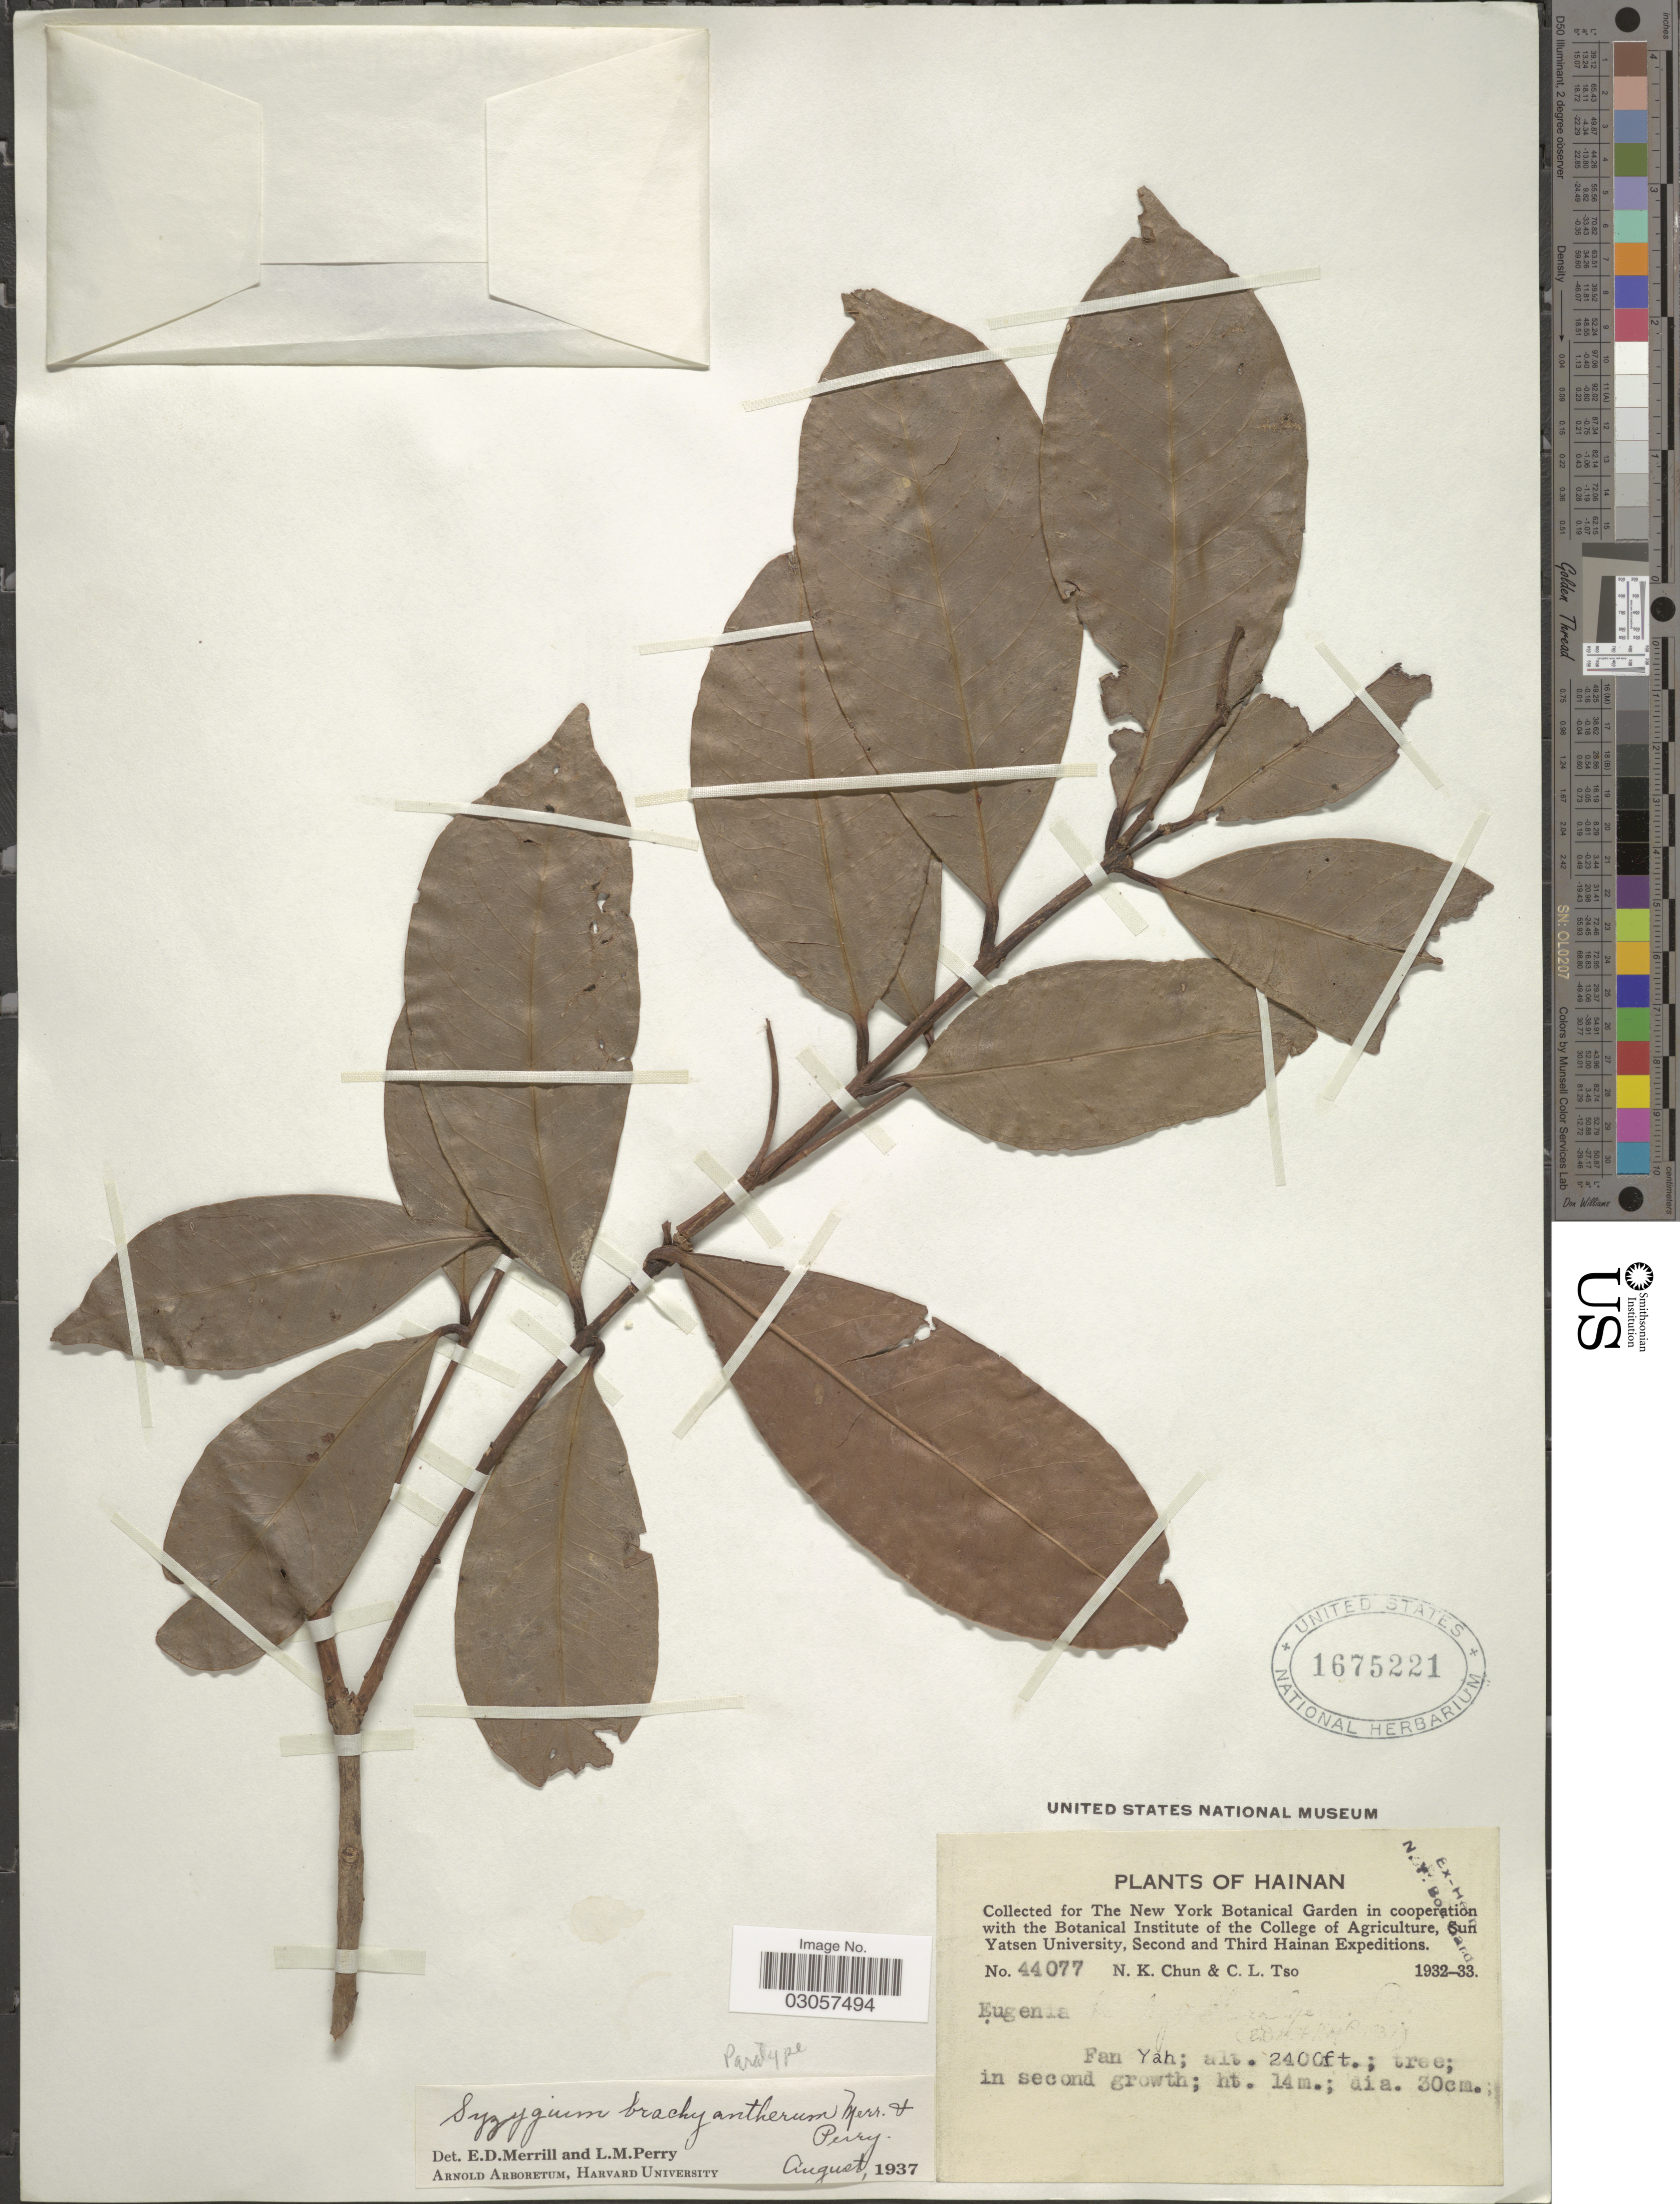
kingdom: Plantae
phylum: Tracheophyta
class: Magnoliopsida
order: Myrtales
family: Myrtaceae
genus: Syzygium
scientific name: Syzygium brachyantherum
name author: Merr. & L.M. Perry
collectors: N. K. Chun & C. Tso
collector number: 44077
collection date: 1932/1933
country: China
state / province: Hainan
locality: Fan Yah.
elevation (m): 732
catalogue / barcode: US 1675221